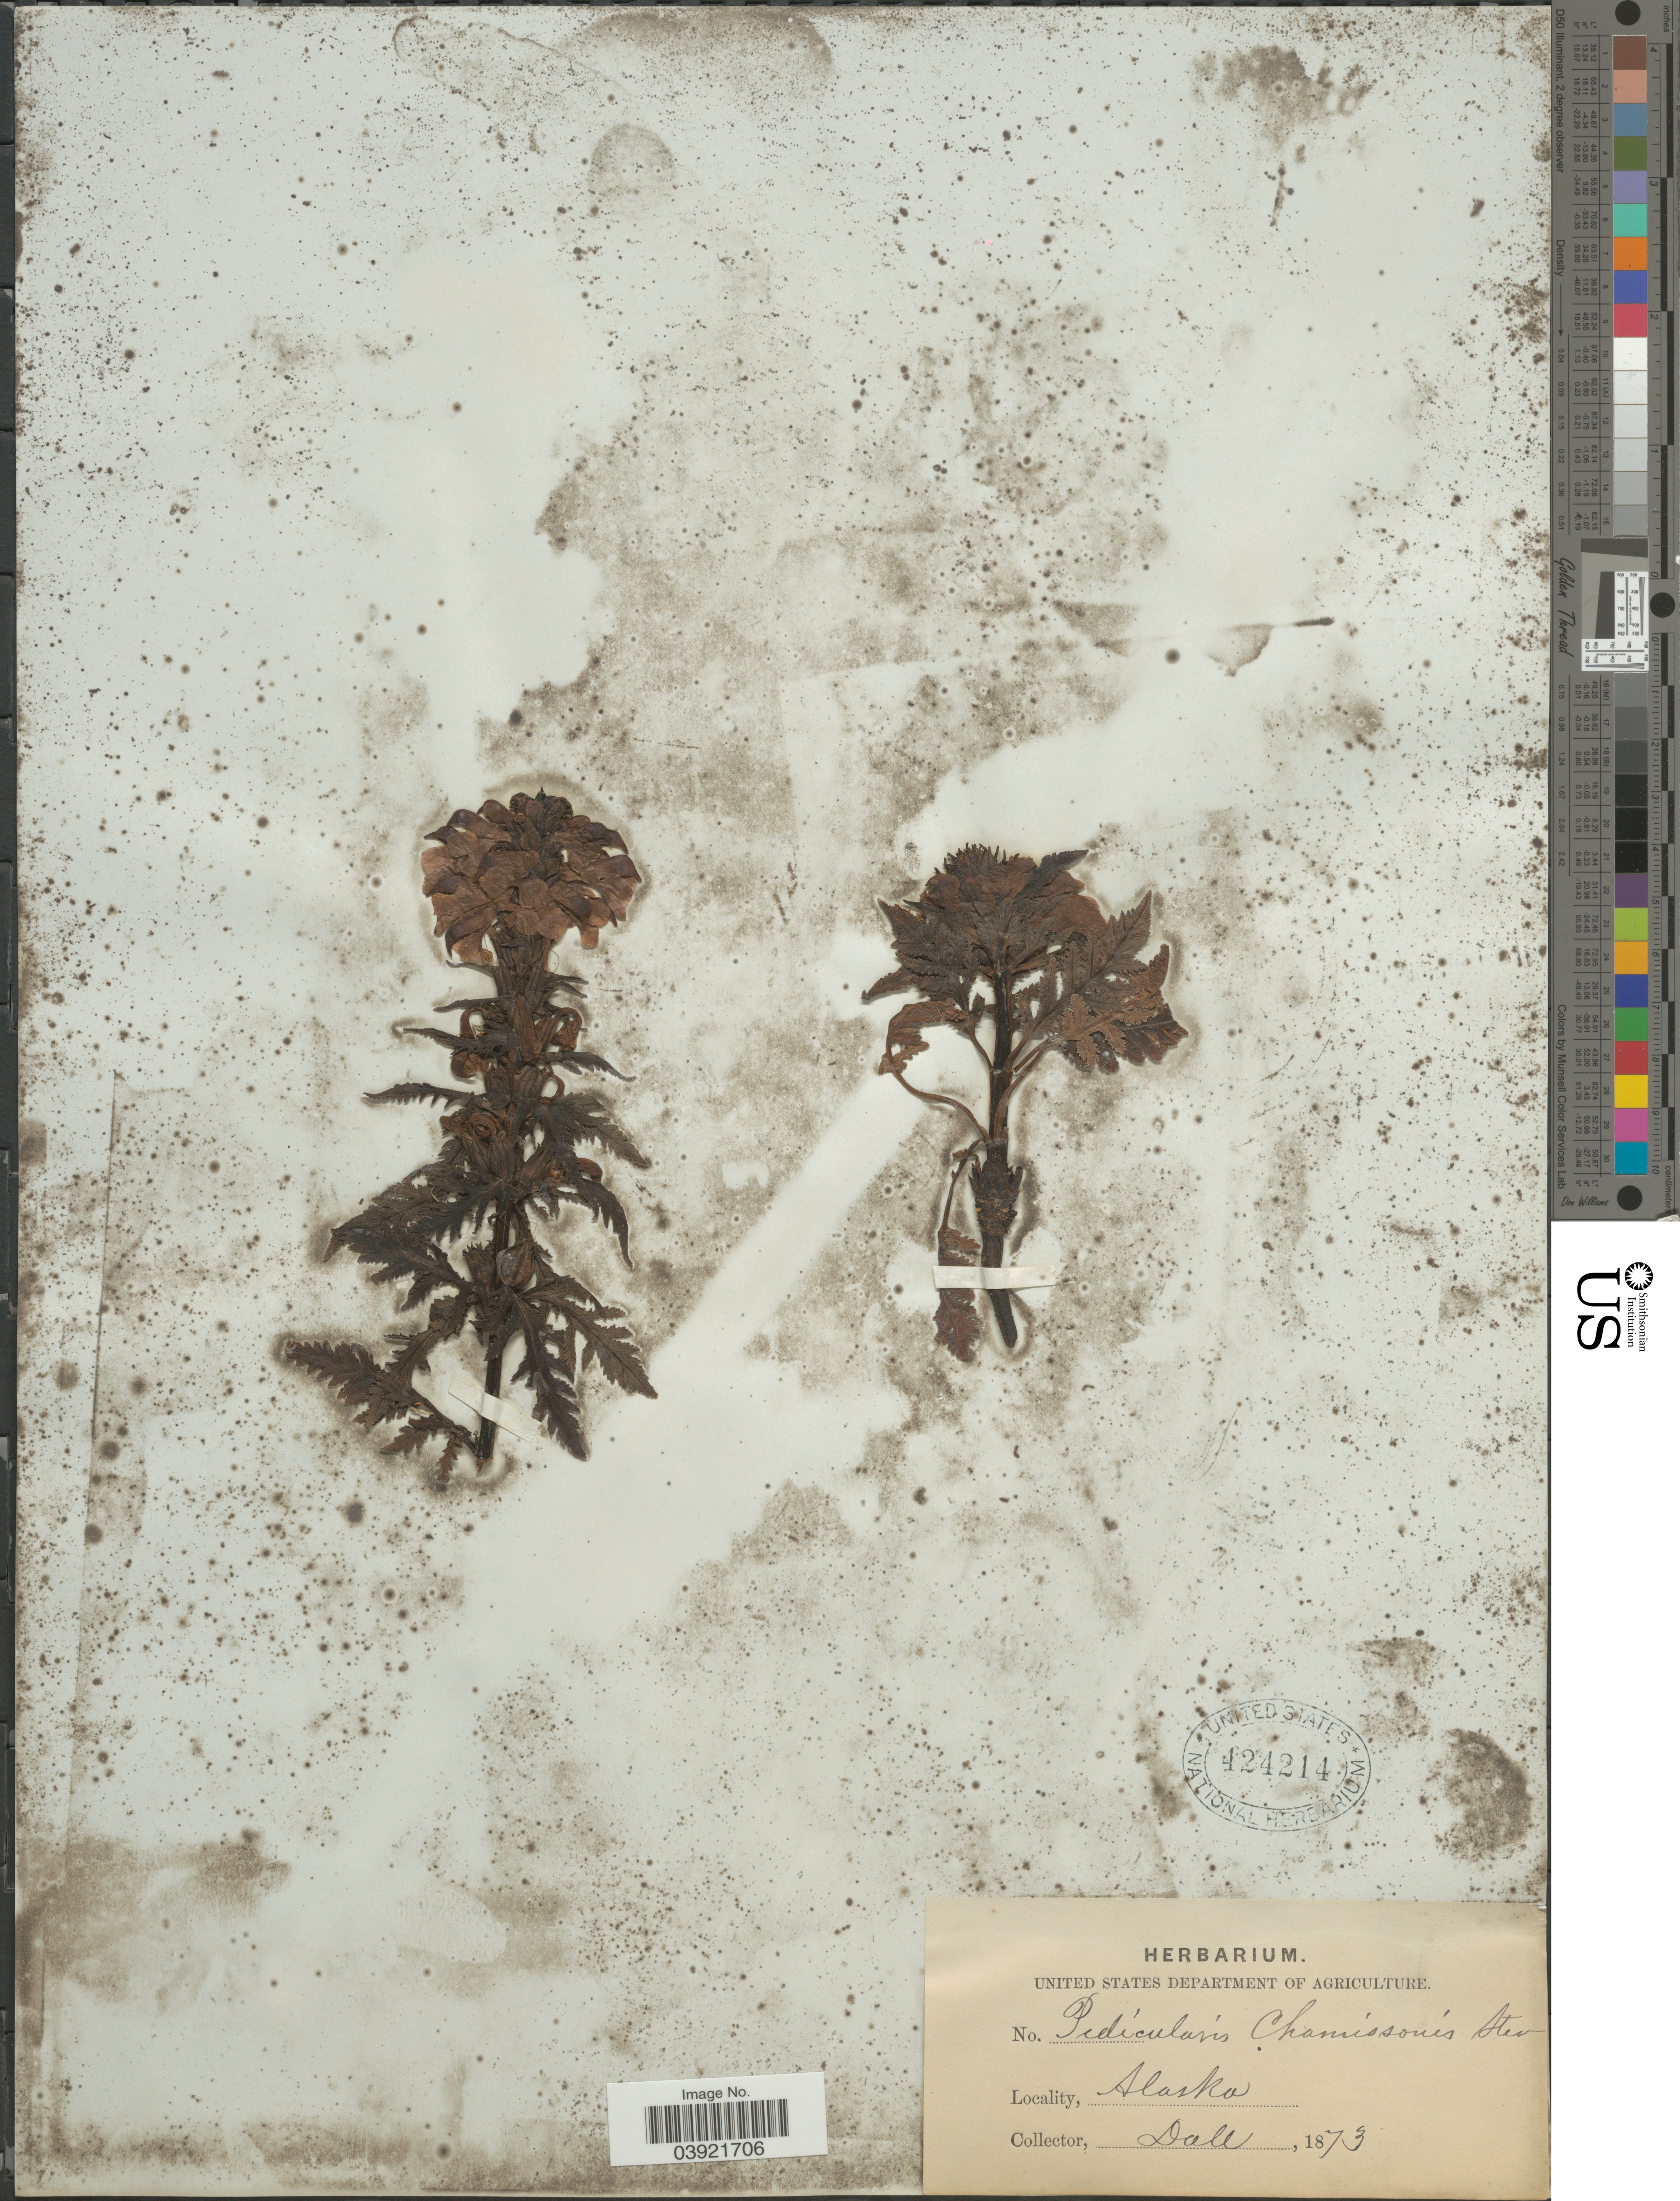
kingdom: Plantae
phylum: Tracheophyta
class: Magnoliopsida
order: Lamiales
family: Orobanchaceae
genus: Pedicularis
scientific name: Pedicularis chamissonis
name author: Steven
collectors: -. Dall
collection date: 1873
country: United States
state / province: Alaska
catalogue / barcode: US 424214